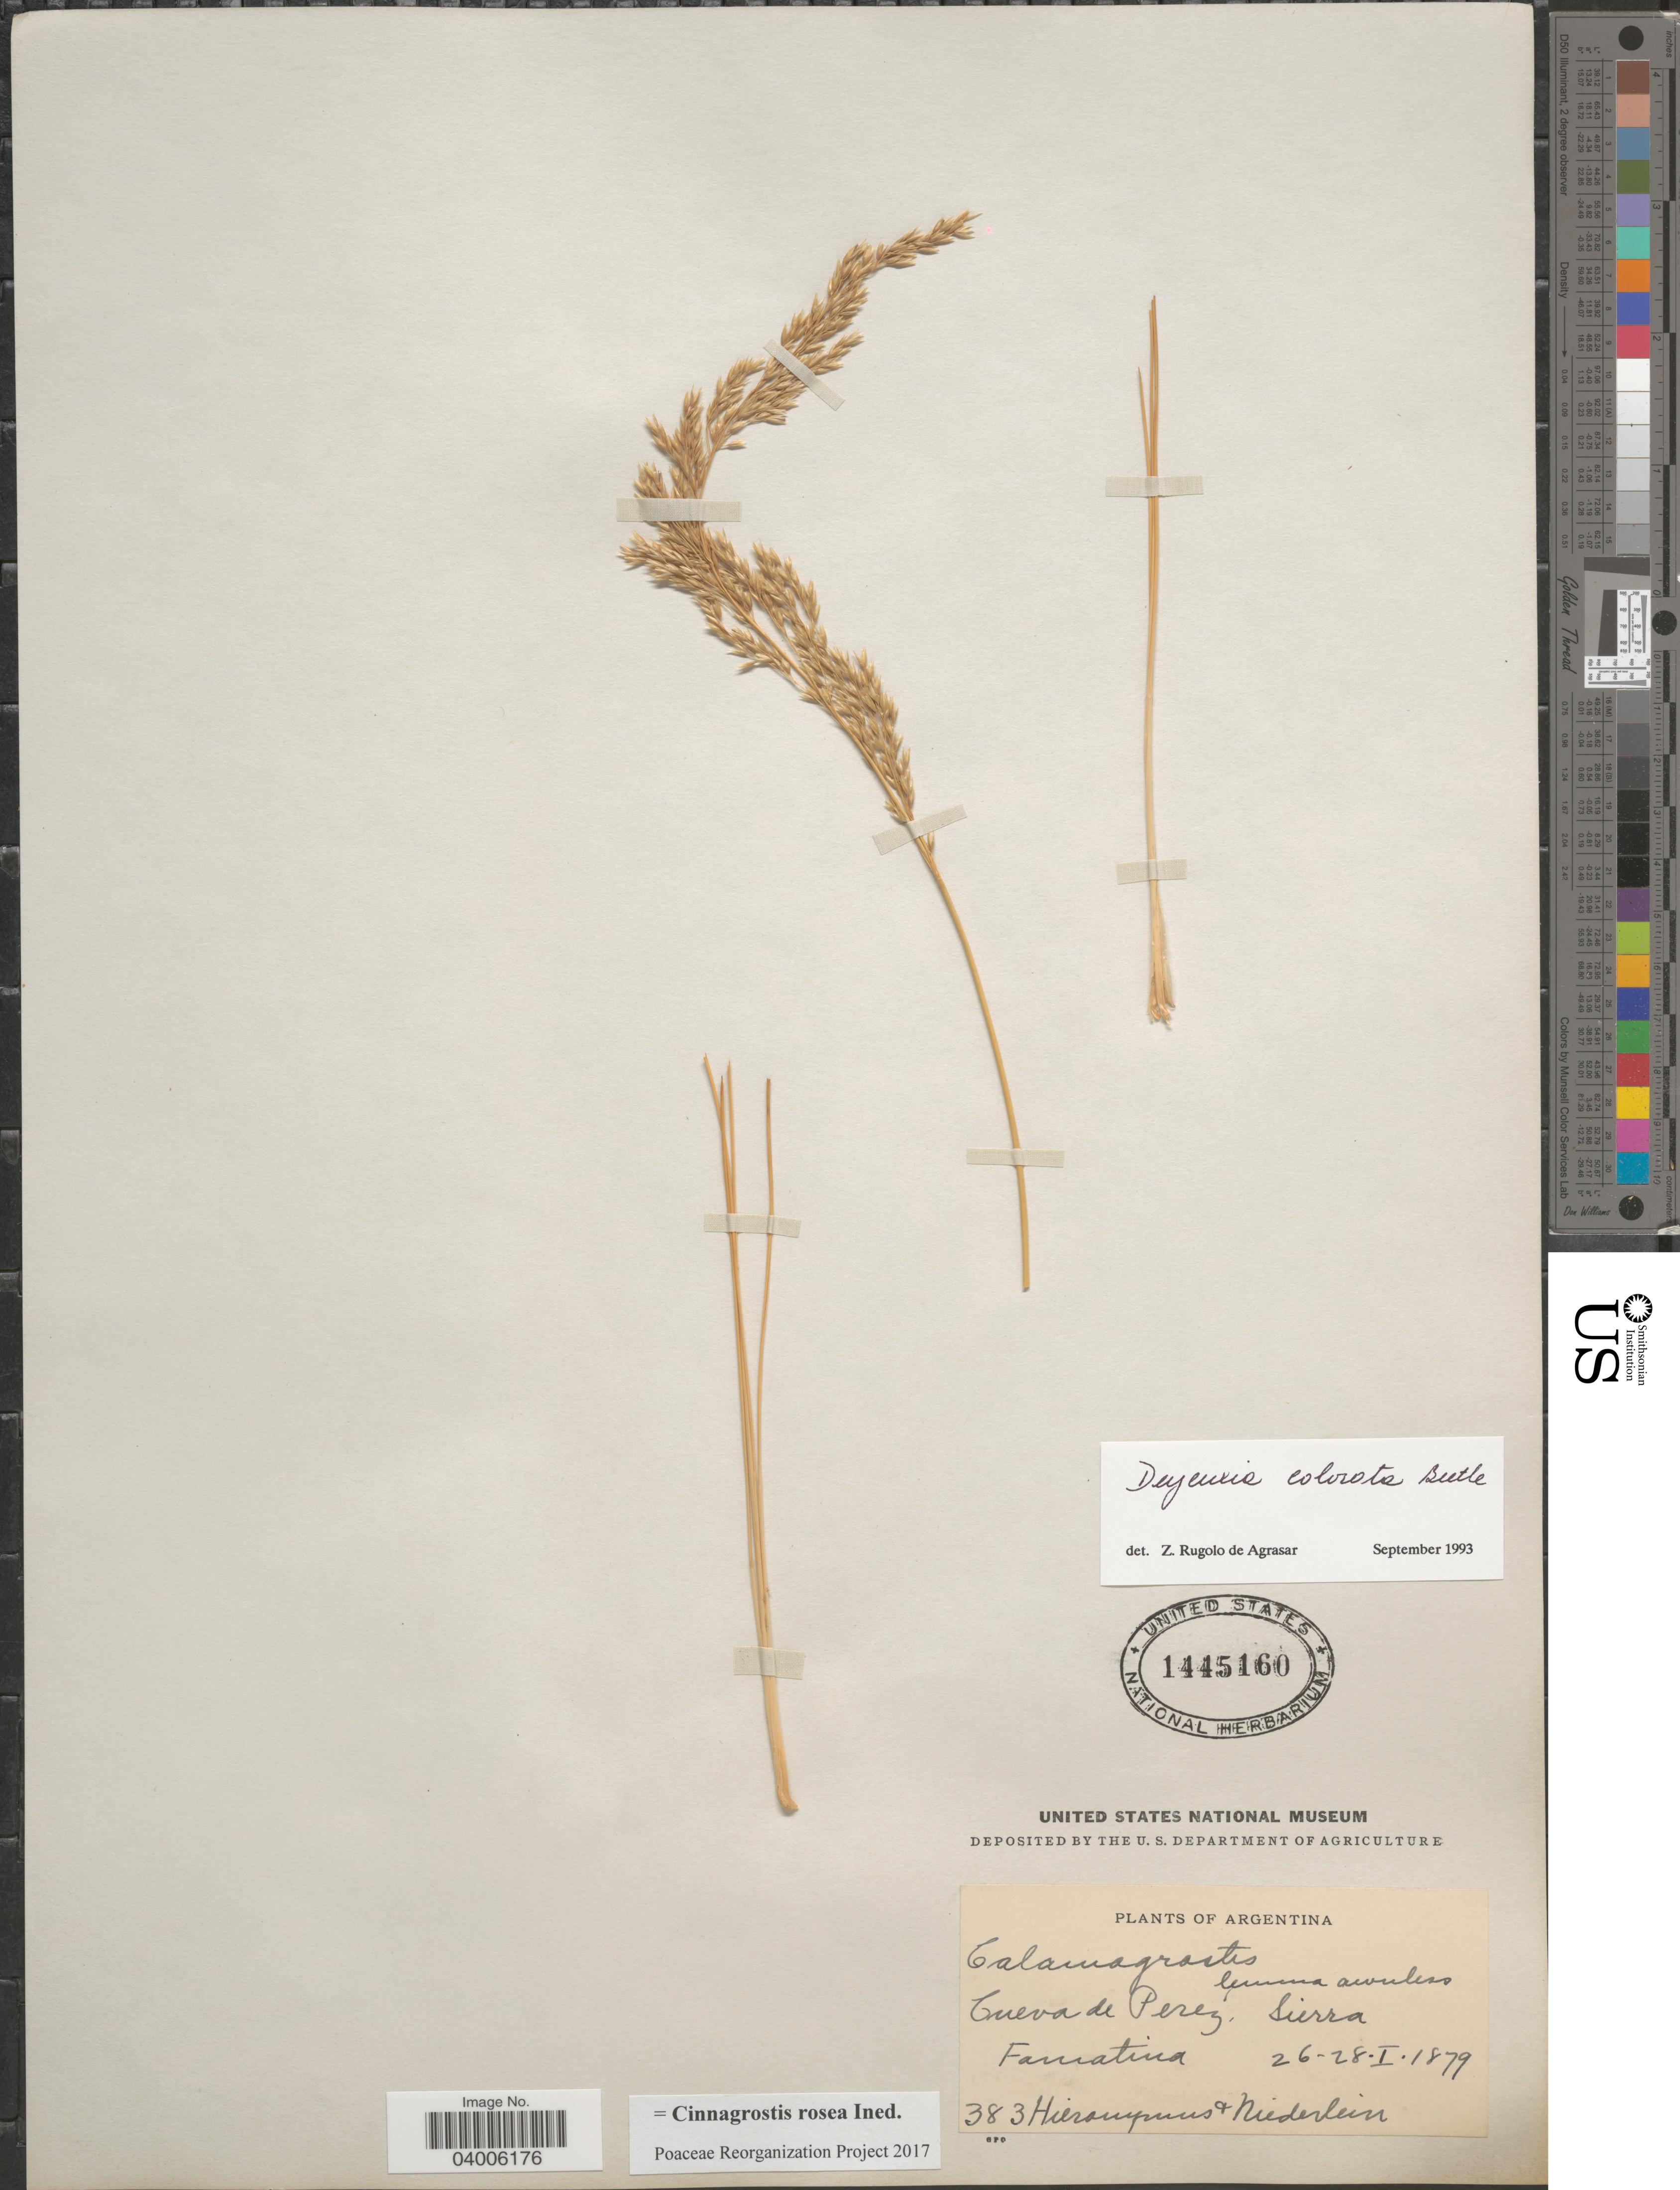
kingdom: Plantae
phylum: Tracheophyta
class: Liliopsida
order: Poales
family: Poaceae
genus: Cinnagrostis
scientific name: Cinnagrostis rosea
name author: (Griseb.) P.M. Peterson et al.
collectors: -. Hieronymus & Niederlein, --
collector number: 383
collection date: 1879-01-26/1879-01-28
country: Argentina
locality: Cueva de Perez, Sierra Famatina.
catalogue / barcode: US 1445160